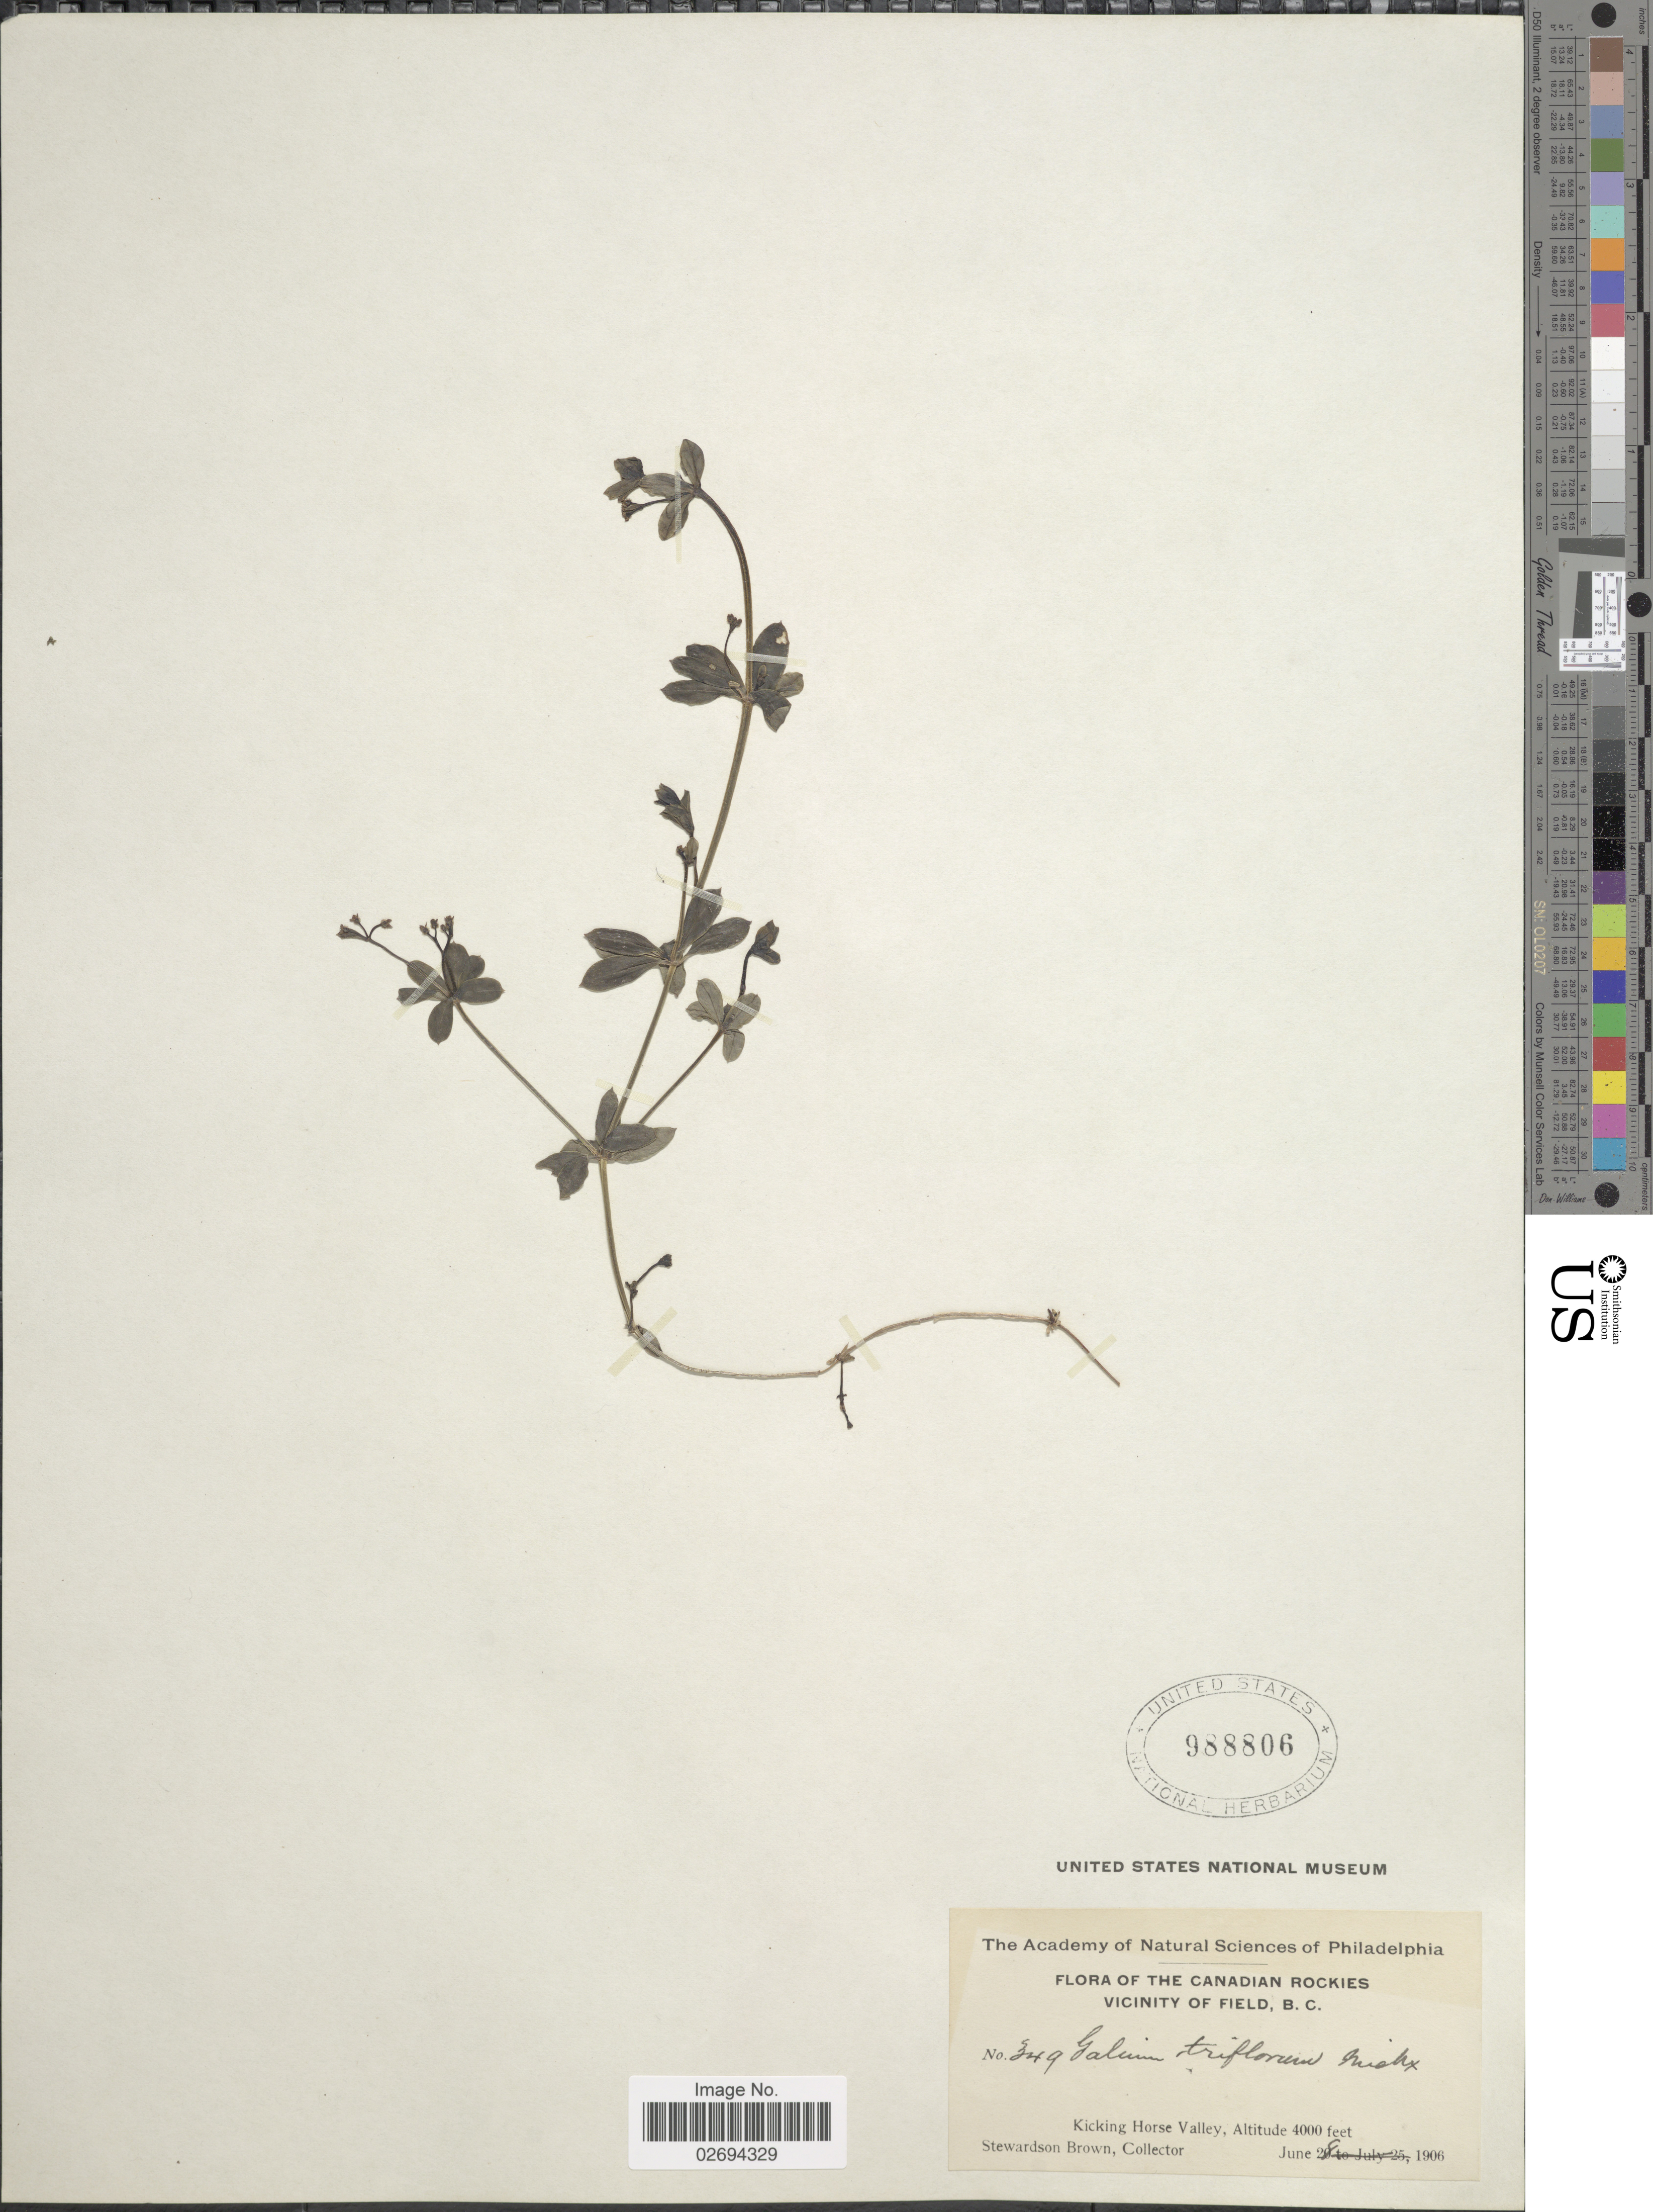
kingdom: Plantae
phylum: Tracheophyta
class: Magnoliopsida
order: Gentianales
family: Rubiaceae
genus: Galium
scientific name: Galium triflorum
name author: Michx.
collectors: S. Brown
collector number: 349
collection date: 1906-06-29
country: Canada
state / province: British Columbia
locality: Canadian Rockies. Vicinity of Field, B.C. Kicking Horse Valley.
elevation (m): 1219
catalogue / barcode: US 988806